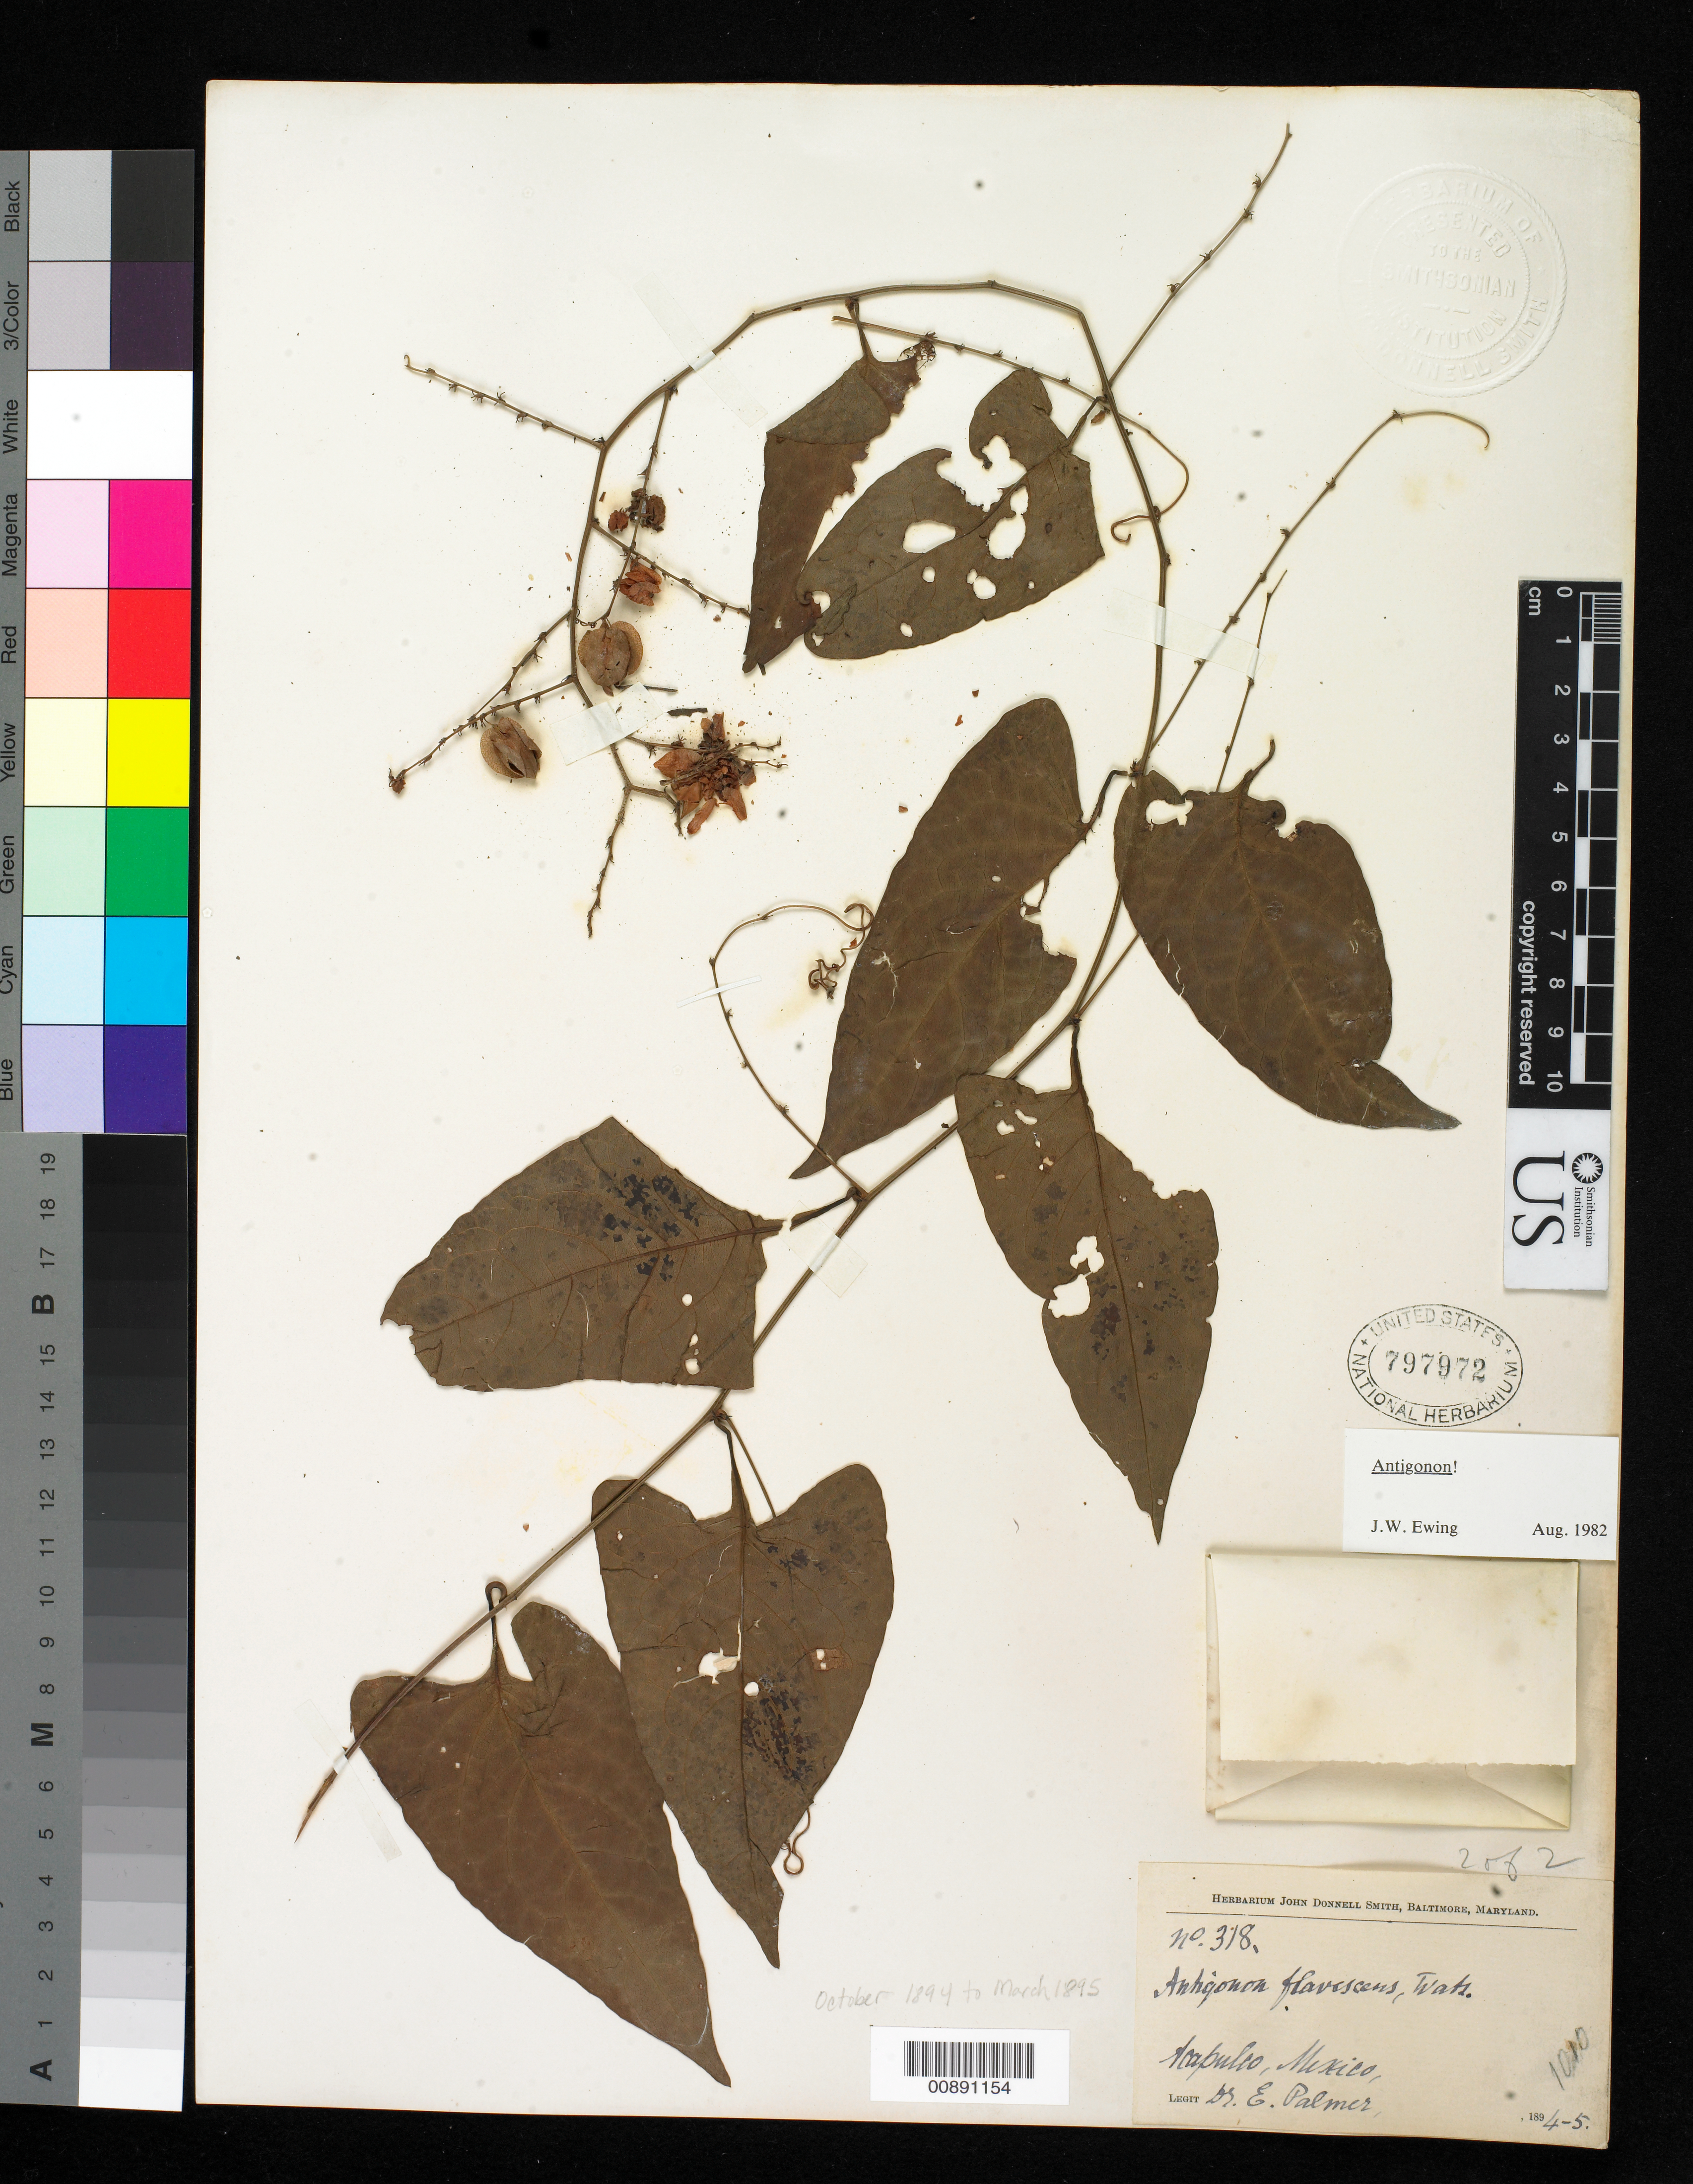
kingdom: Plantae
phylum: Tracheophyta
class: Magnoliopsida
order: Caryophyllales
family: Polygonaceae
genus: Antigonon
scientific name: Antigonon flavescens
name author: S. Watson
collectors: E. Palmer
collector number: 318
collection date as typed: Oct 1894 to -- Mar 1895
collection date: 1894-10/1895-03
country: Mexico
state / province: Guerrero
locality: Acapulco, Guerrero.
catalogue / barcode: US 797972